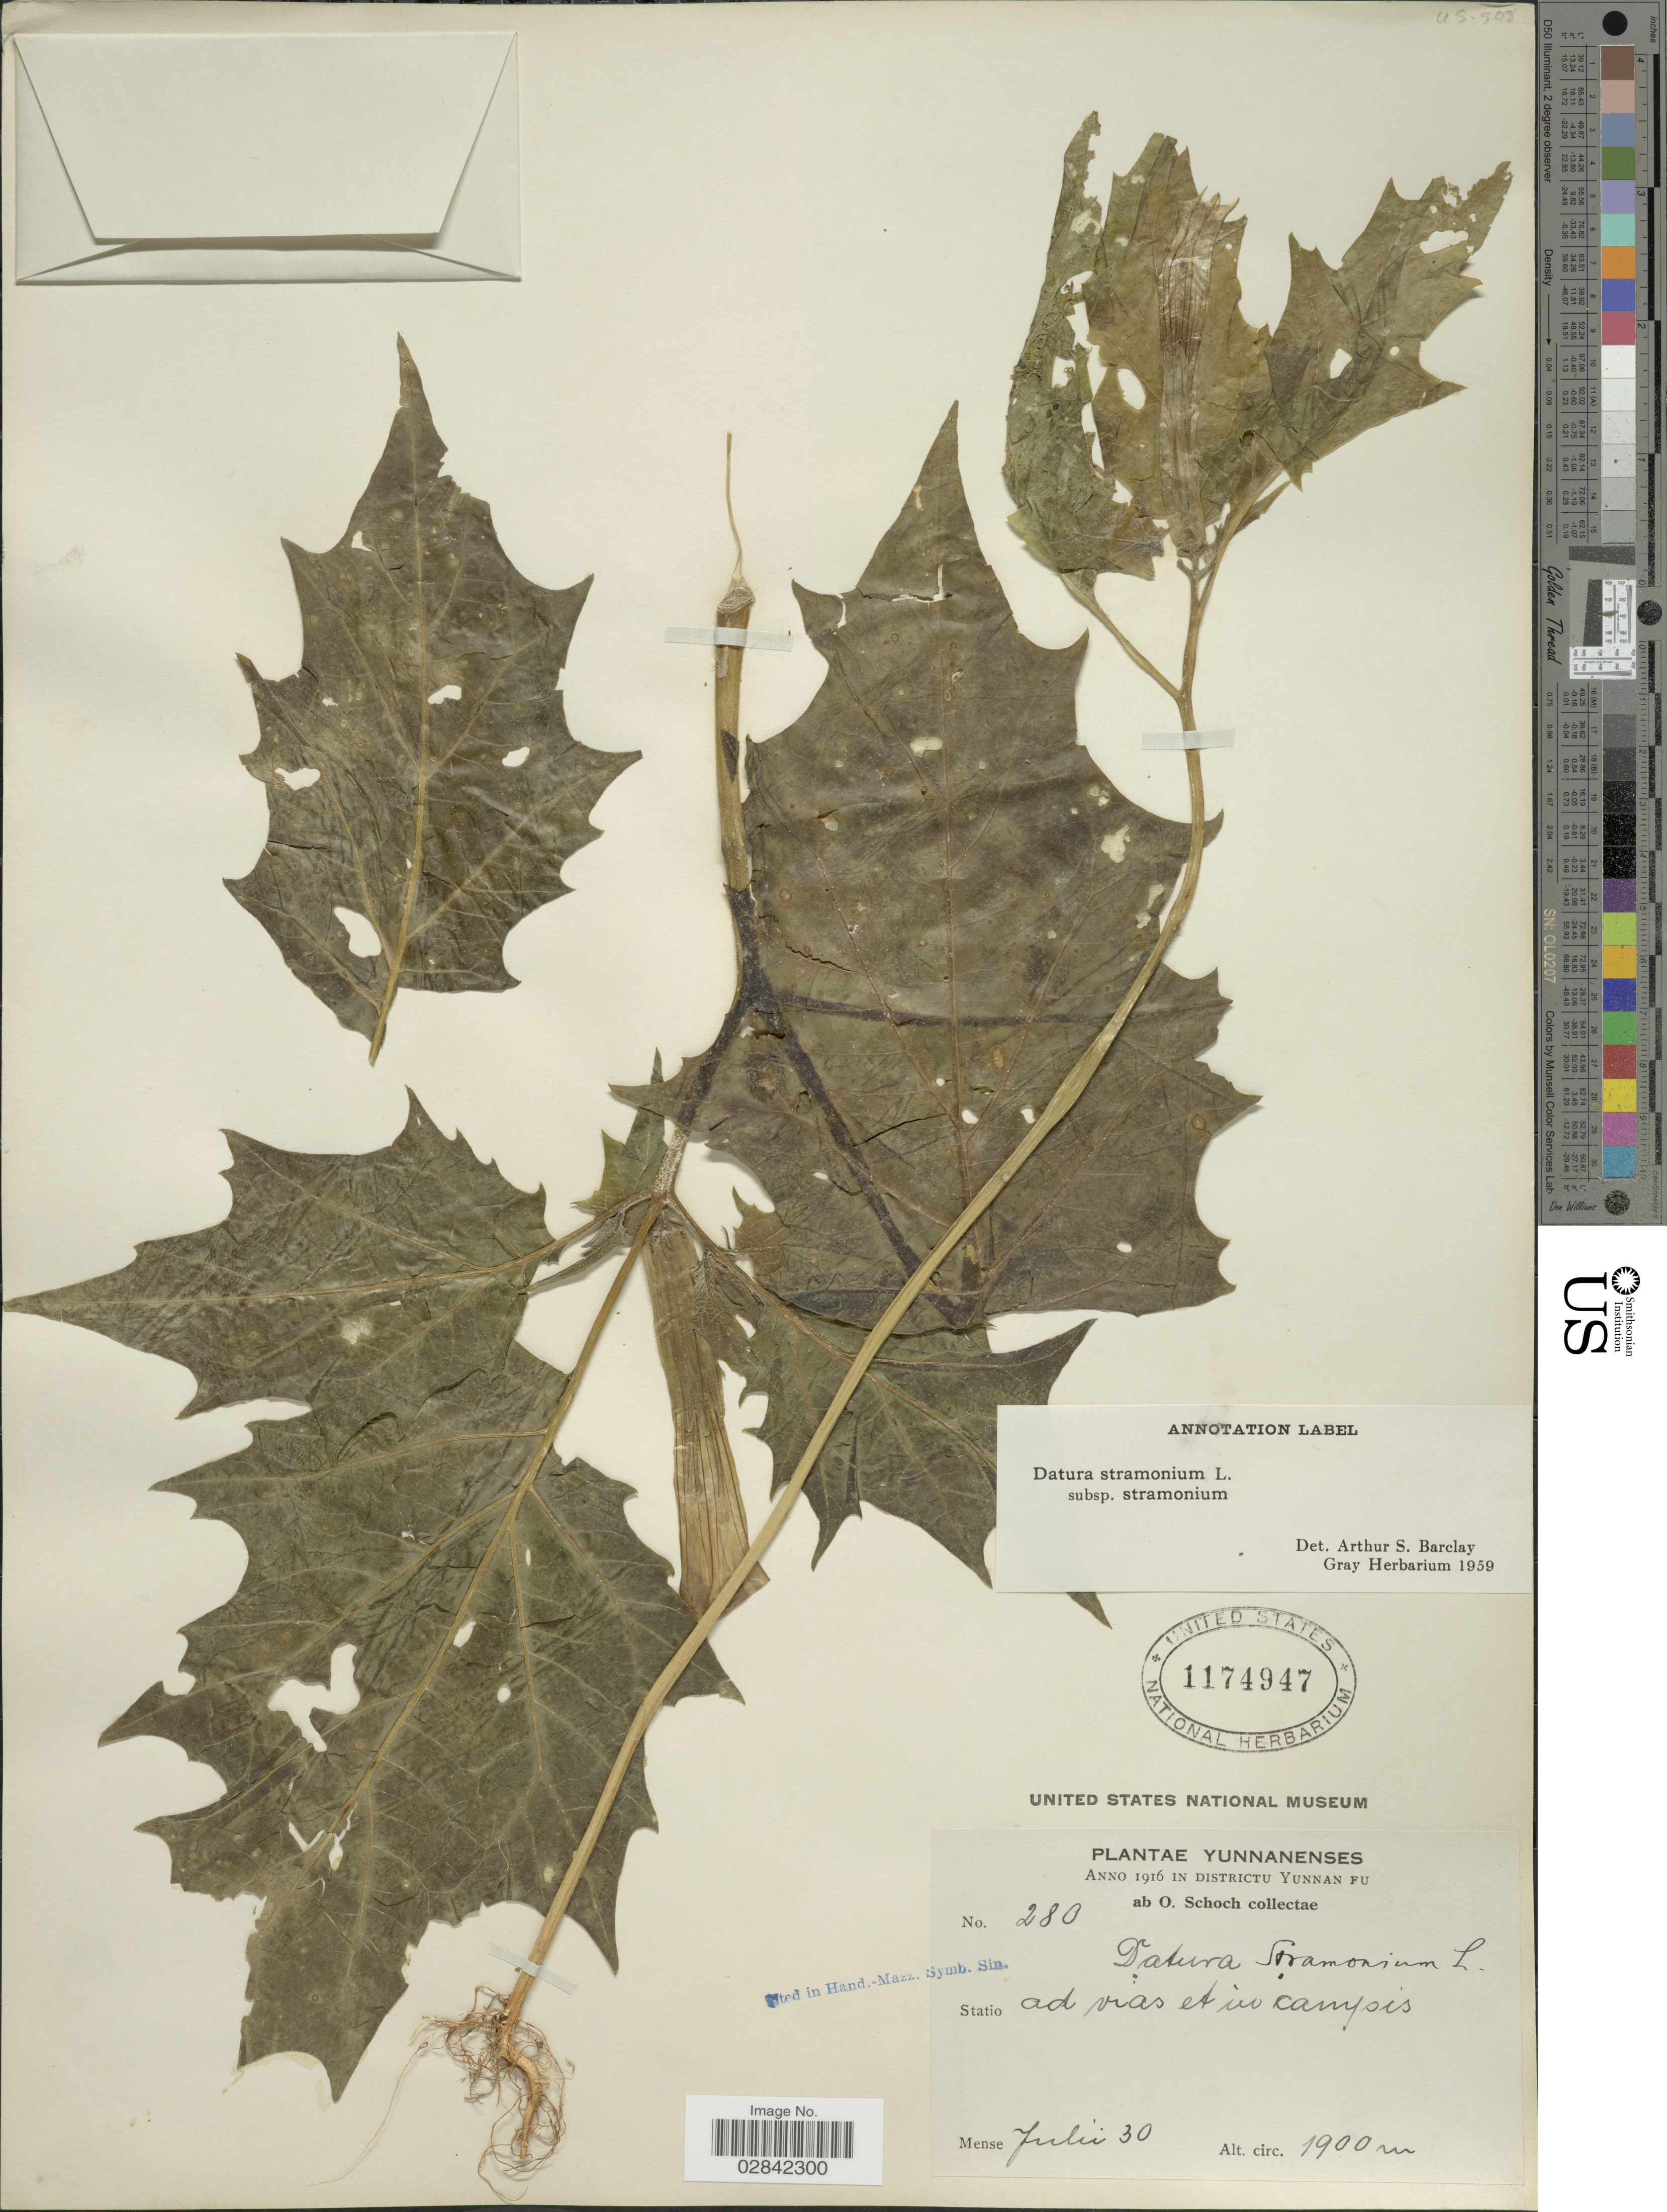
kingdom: Plantae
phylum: Tracheophyta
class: Magnoliopsida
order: Solanales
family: Solanaceae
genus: Datura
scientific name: Datura stramonium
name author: L.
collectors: O. Schoch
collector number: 280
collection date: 1916-07-30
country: China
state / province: Yunnan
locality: Yunnanenses, Statio ad vias et in campis, In Districtu Yunnan Fu.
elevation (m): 1900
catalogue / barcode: US 1174947